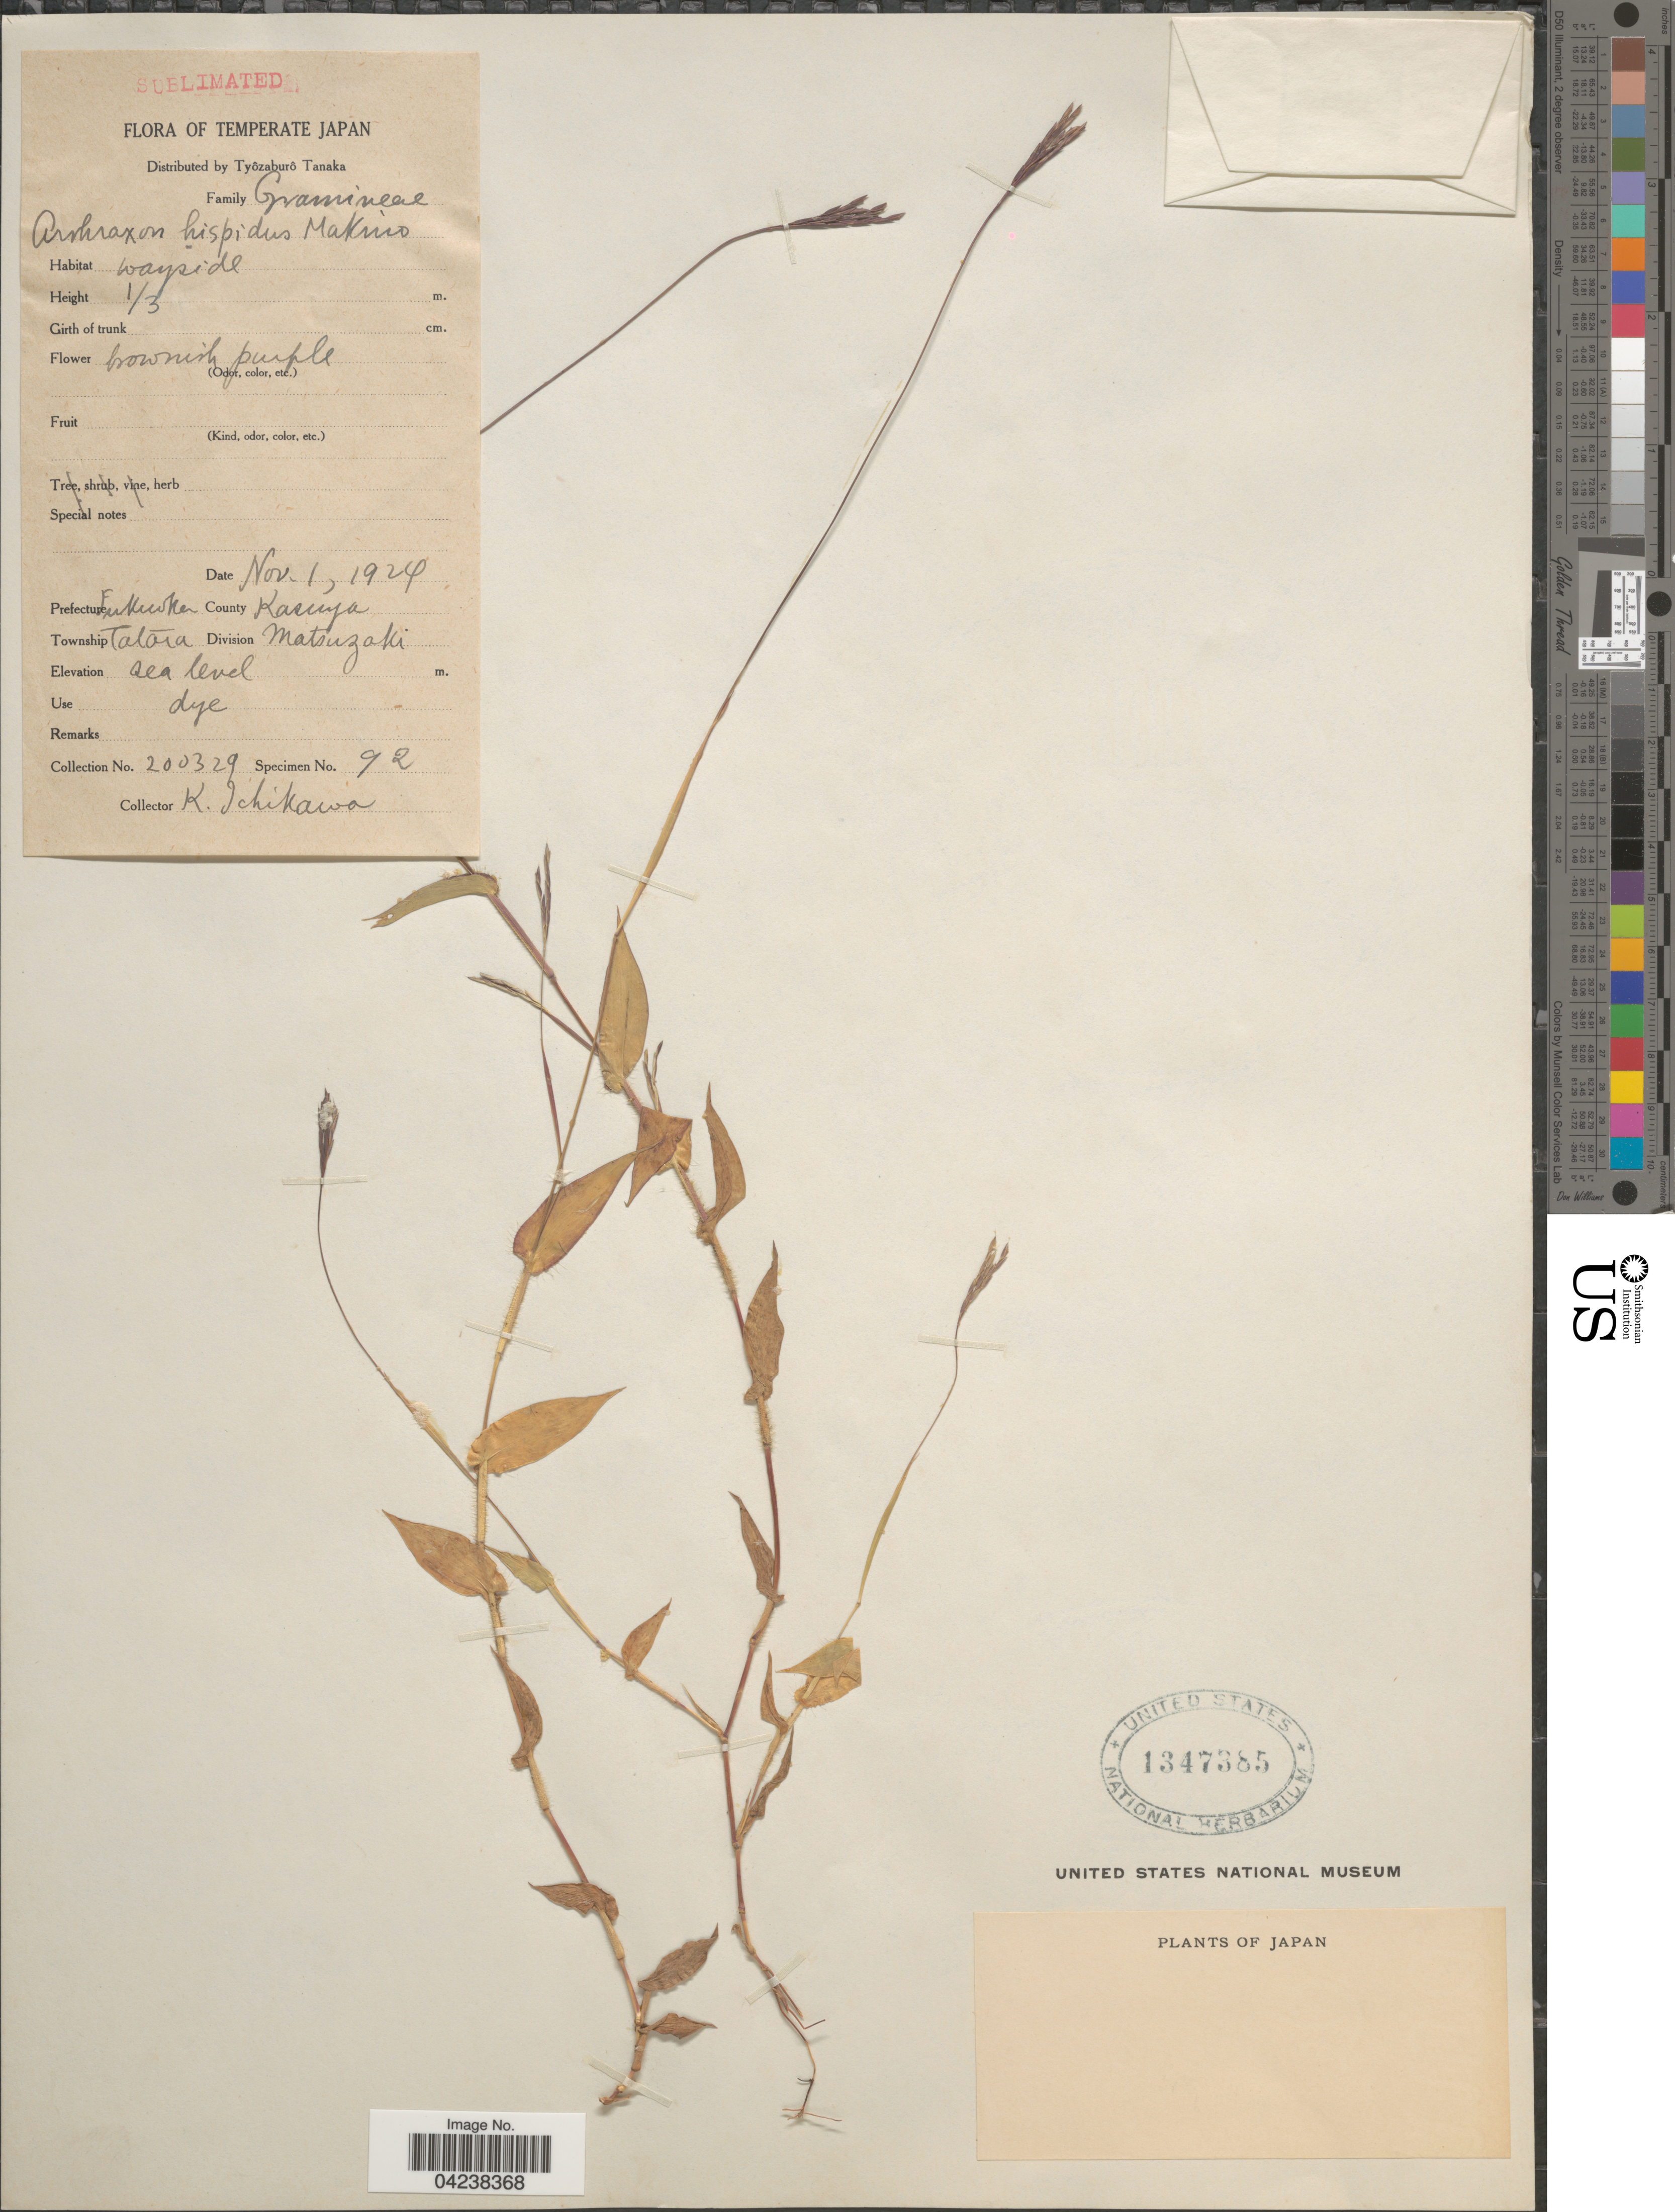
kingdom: Plantae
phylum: Tracheophyta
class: Liliopsida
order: Poales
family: Poaceae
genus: Arthraxon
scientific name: Arthraxon hispidus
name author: (Thunb.) Makino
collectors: K. Ichikawa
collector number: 200329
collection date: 1924-11-01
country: Japan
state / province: Hukuoka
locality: Temperate Japan. Prefecture Fukuoka. County Kasuya. Township Tatara. Division Matsuzaki.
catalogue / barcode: US 1347385